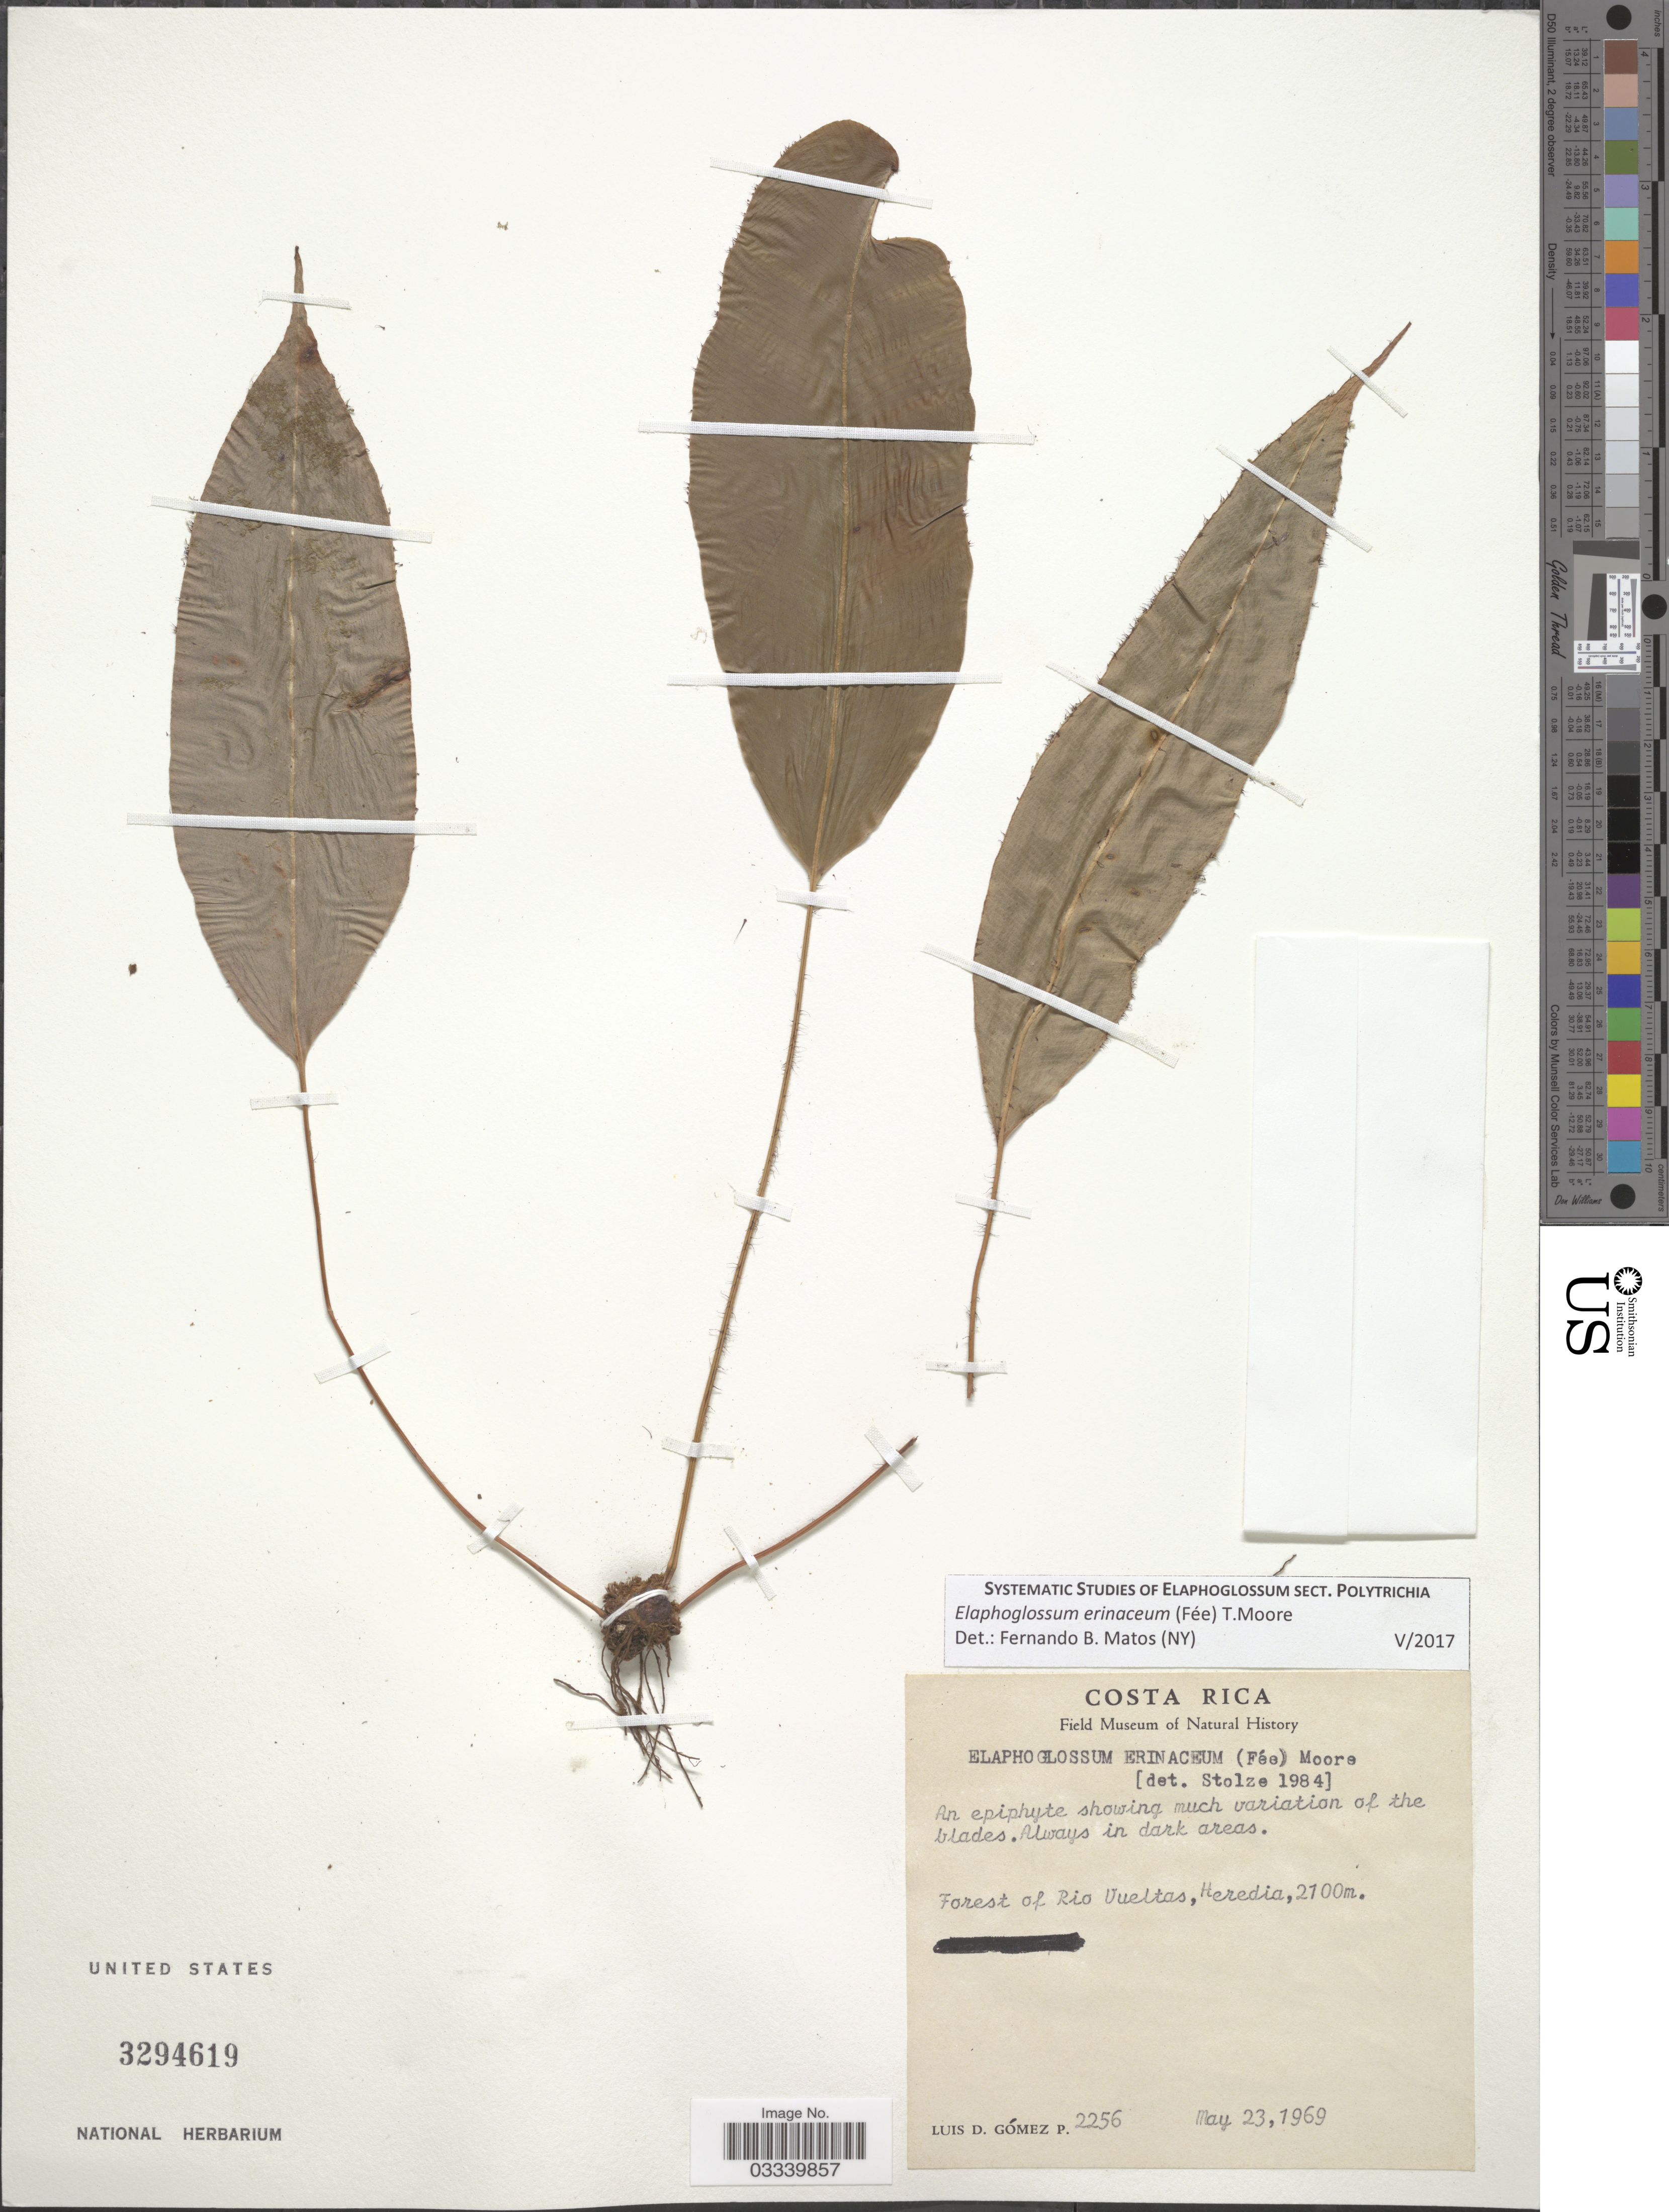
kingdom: Plantae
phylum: Tracheophyta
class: Polypodiopsida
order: Polypodiales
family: Dryopteridaceae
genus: Elaphoglossum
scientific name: Elaphoglossum erinaceum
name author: (Fée) T. Moore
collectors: L. D. Gómez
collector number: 2256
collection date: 1969-05-23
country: Costa Rica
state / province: Heredia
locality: Forest of Rio Vueltas.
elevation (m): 2100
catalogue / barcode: US 3294619